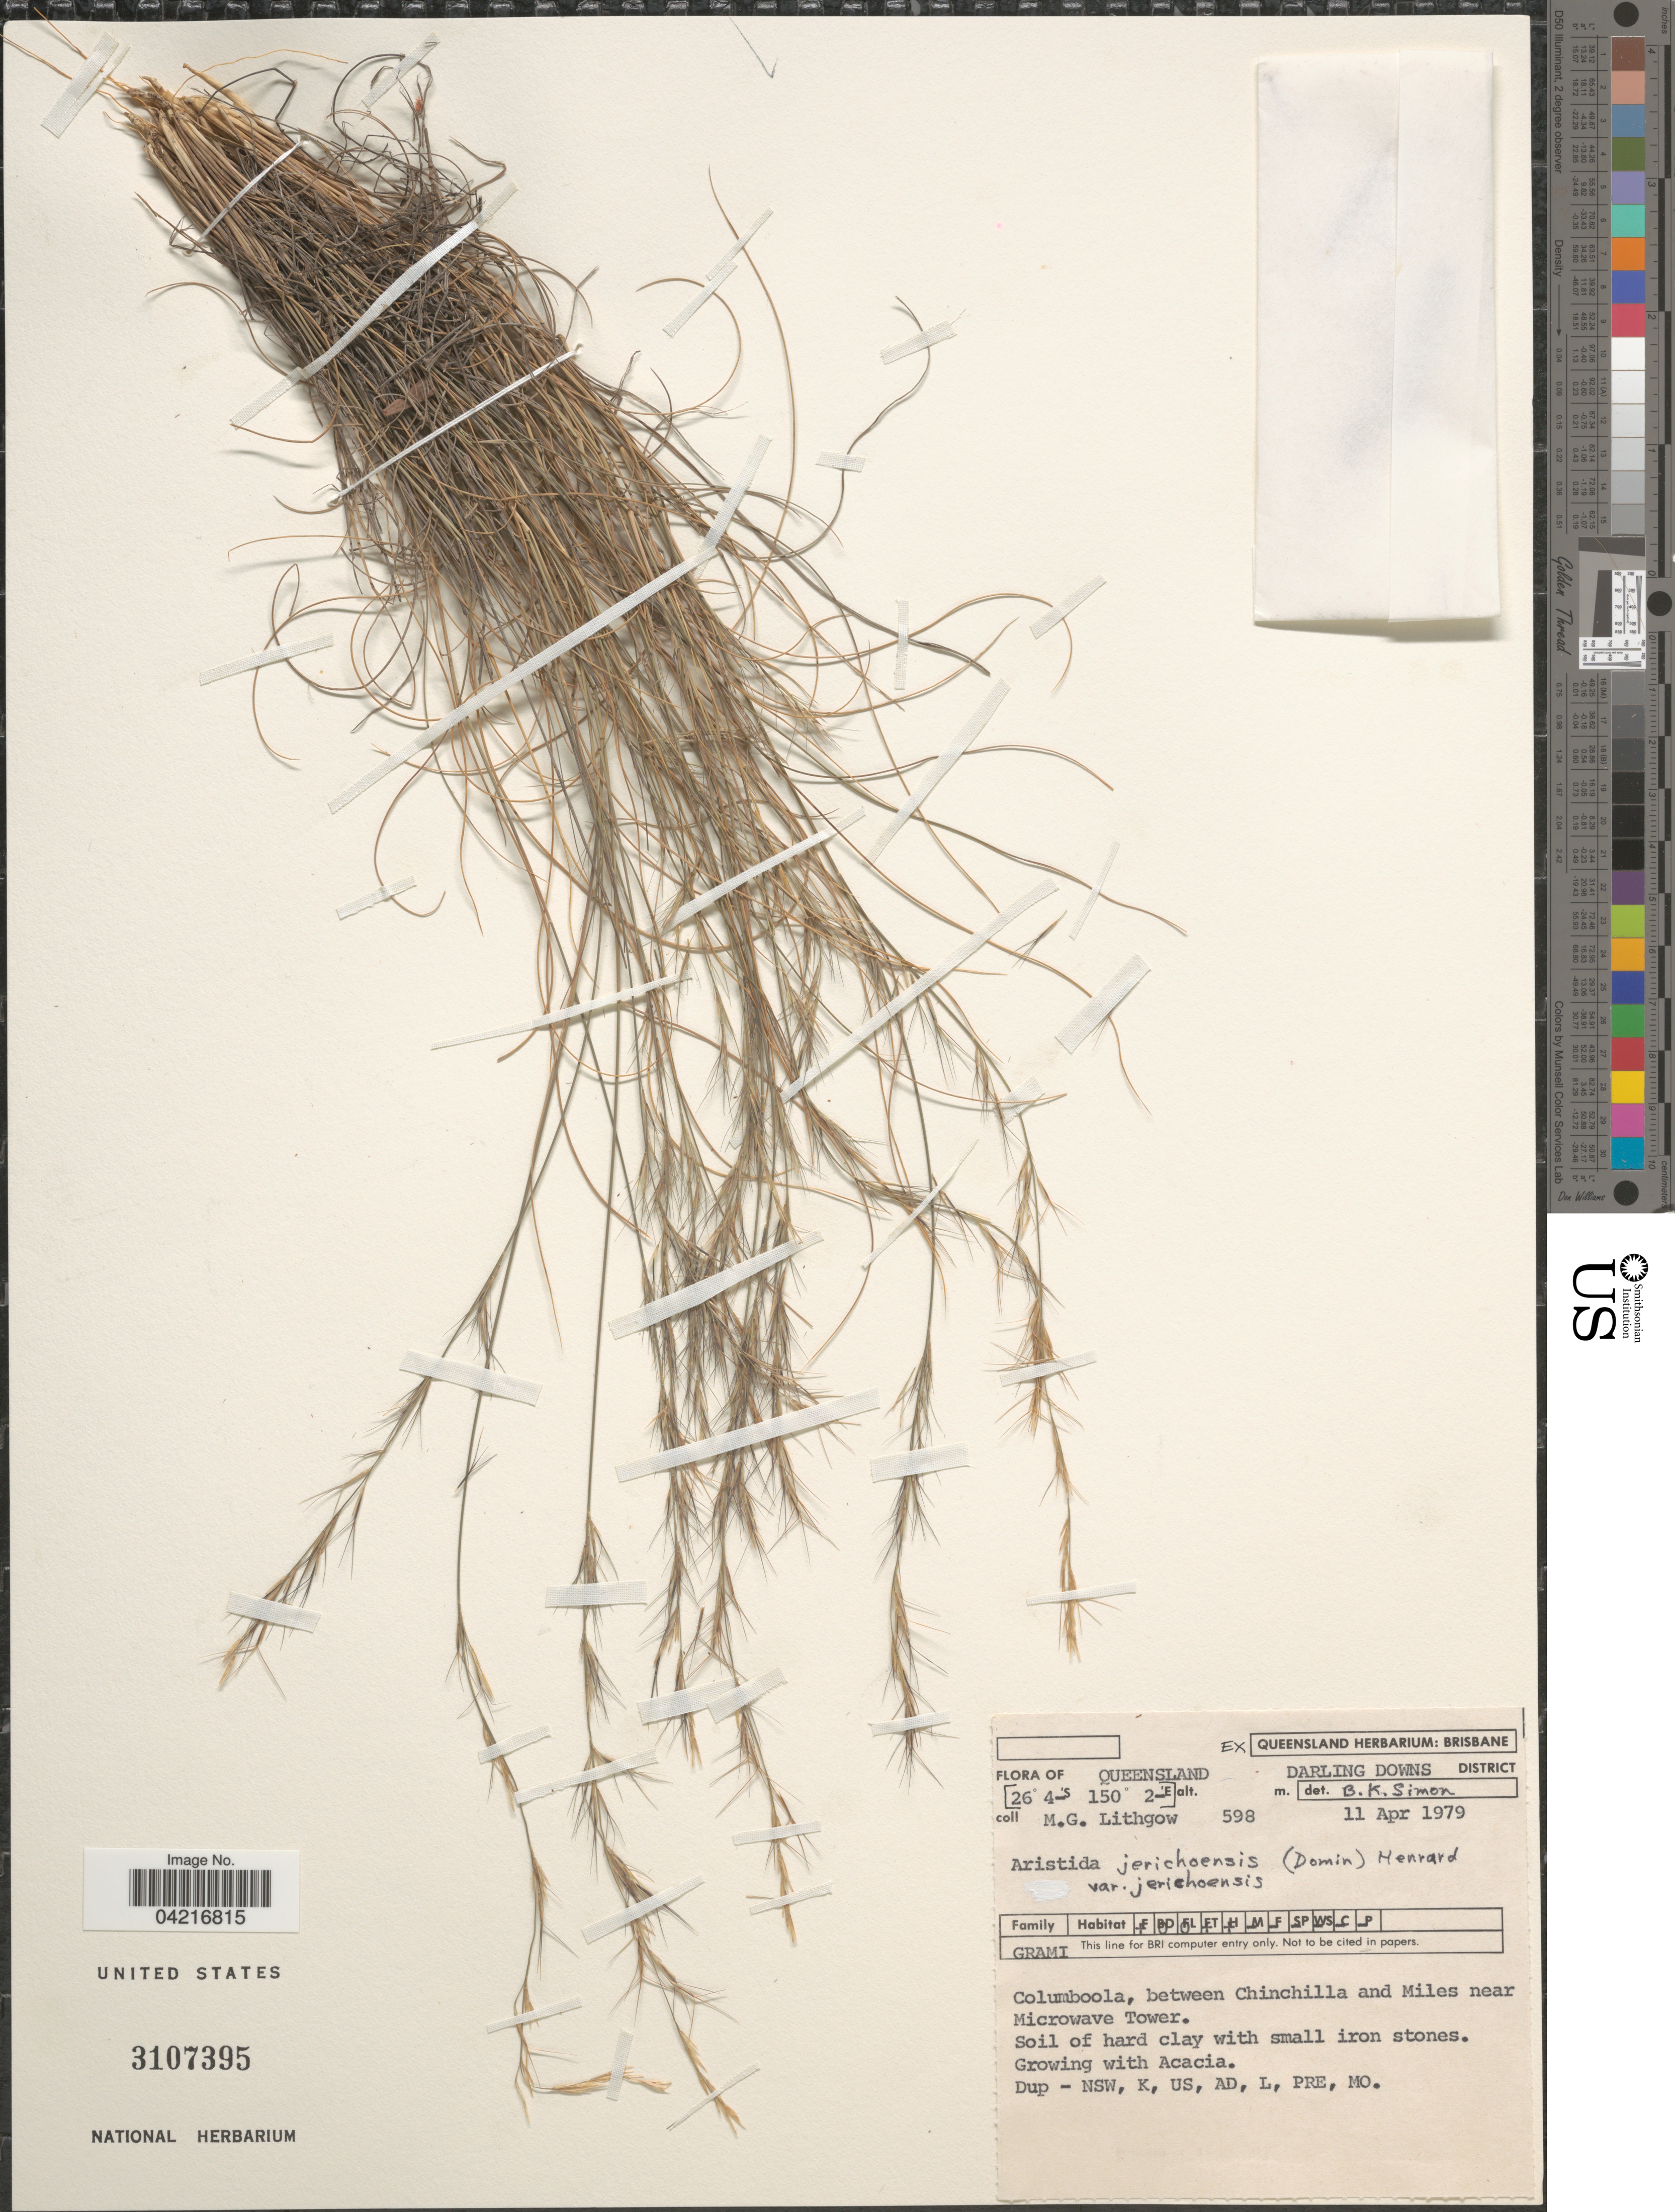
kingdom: Plantae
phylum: Tracheophyta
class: Liliopsida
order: Poales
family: Poaceae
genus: Aristida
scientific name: Aristida jerichoensis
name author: (Domin) Henr.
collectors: M. Lithgow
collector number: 598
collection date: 1979-04-11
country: Australia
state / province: Queensland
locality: Darling Downs District. Columboola, between Chinchilla and Miles near Microwave Tower.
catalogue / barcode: US 3107395